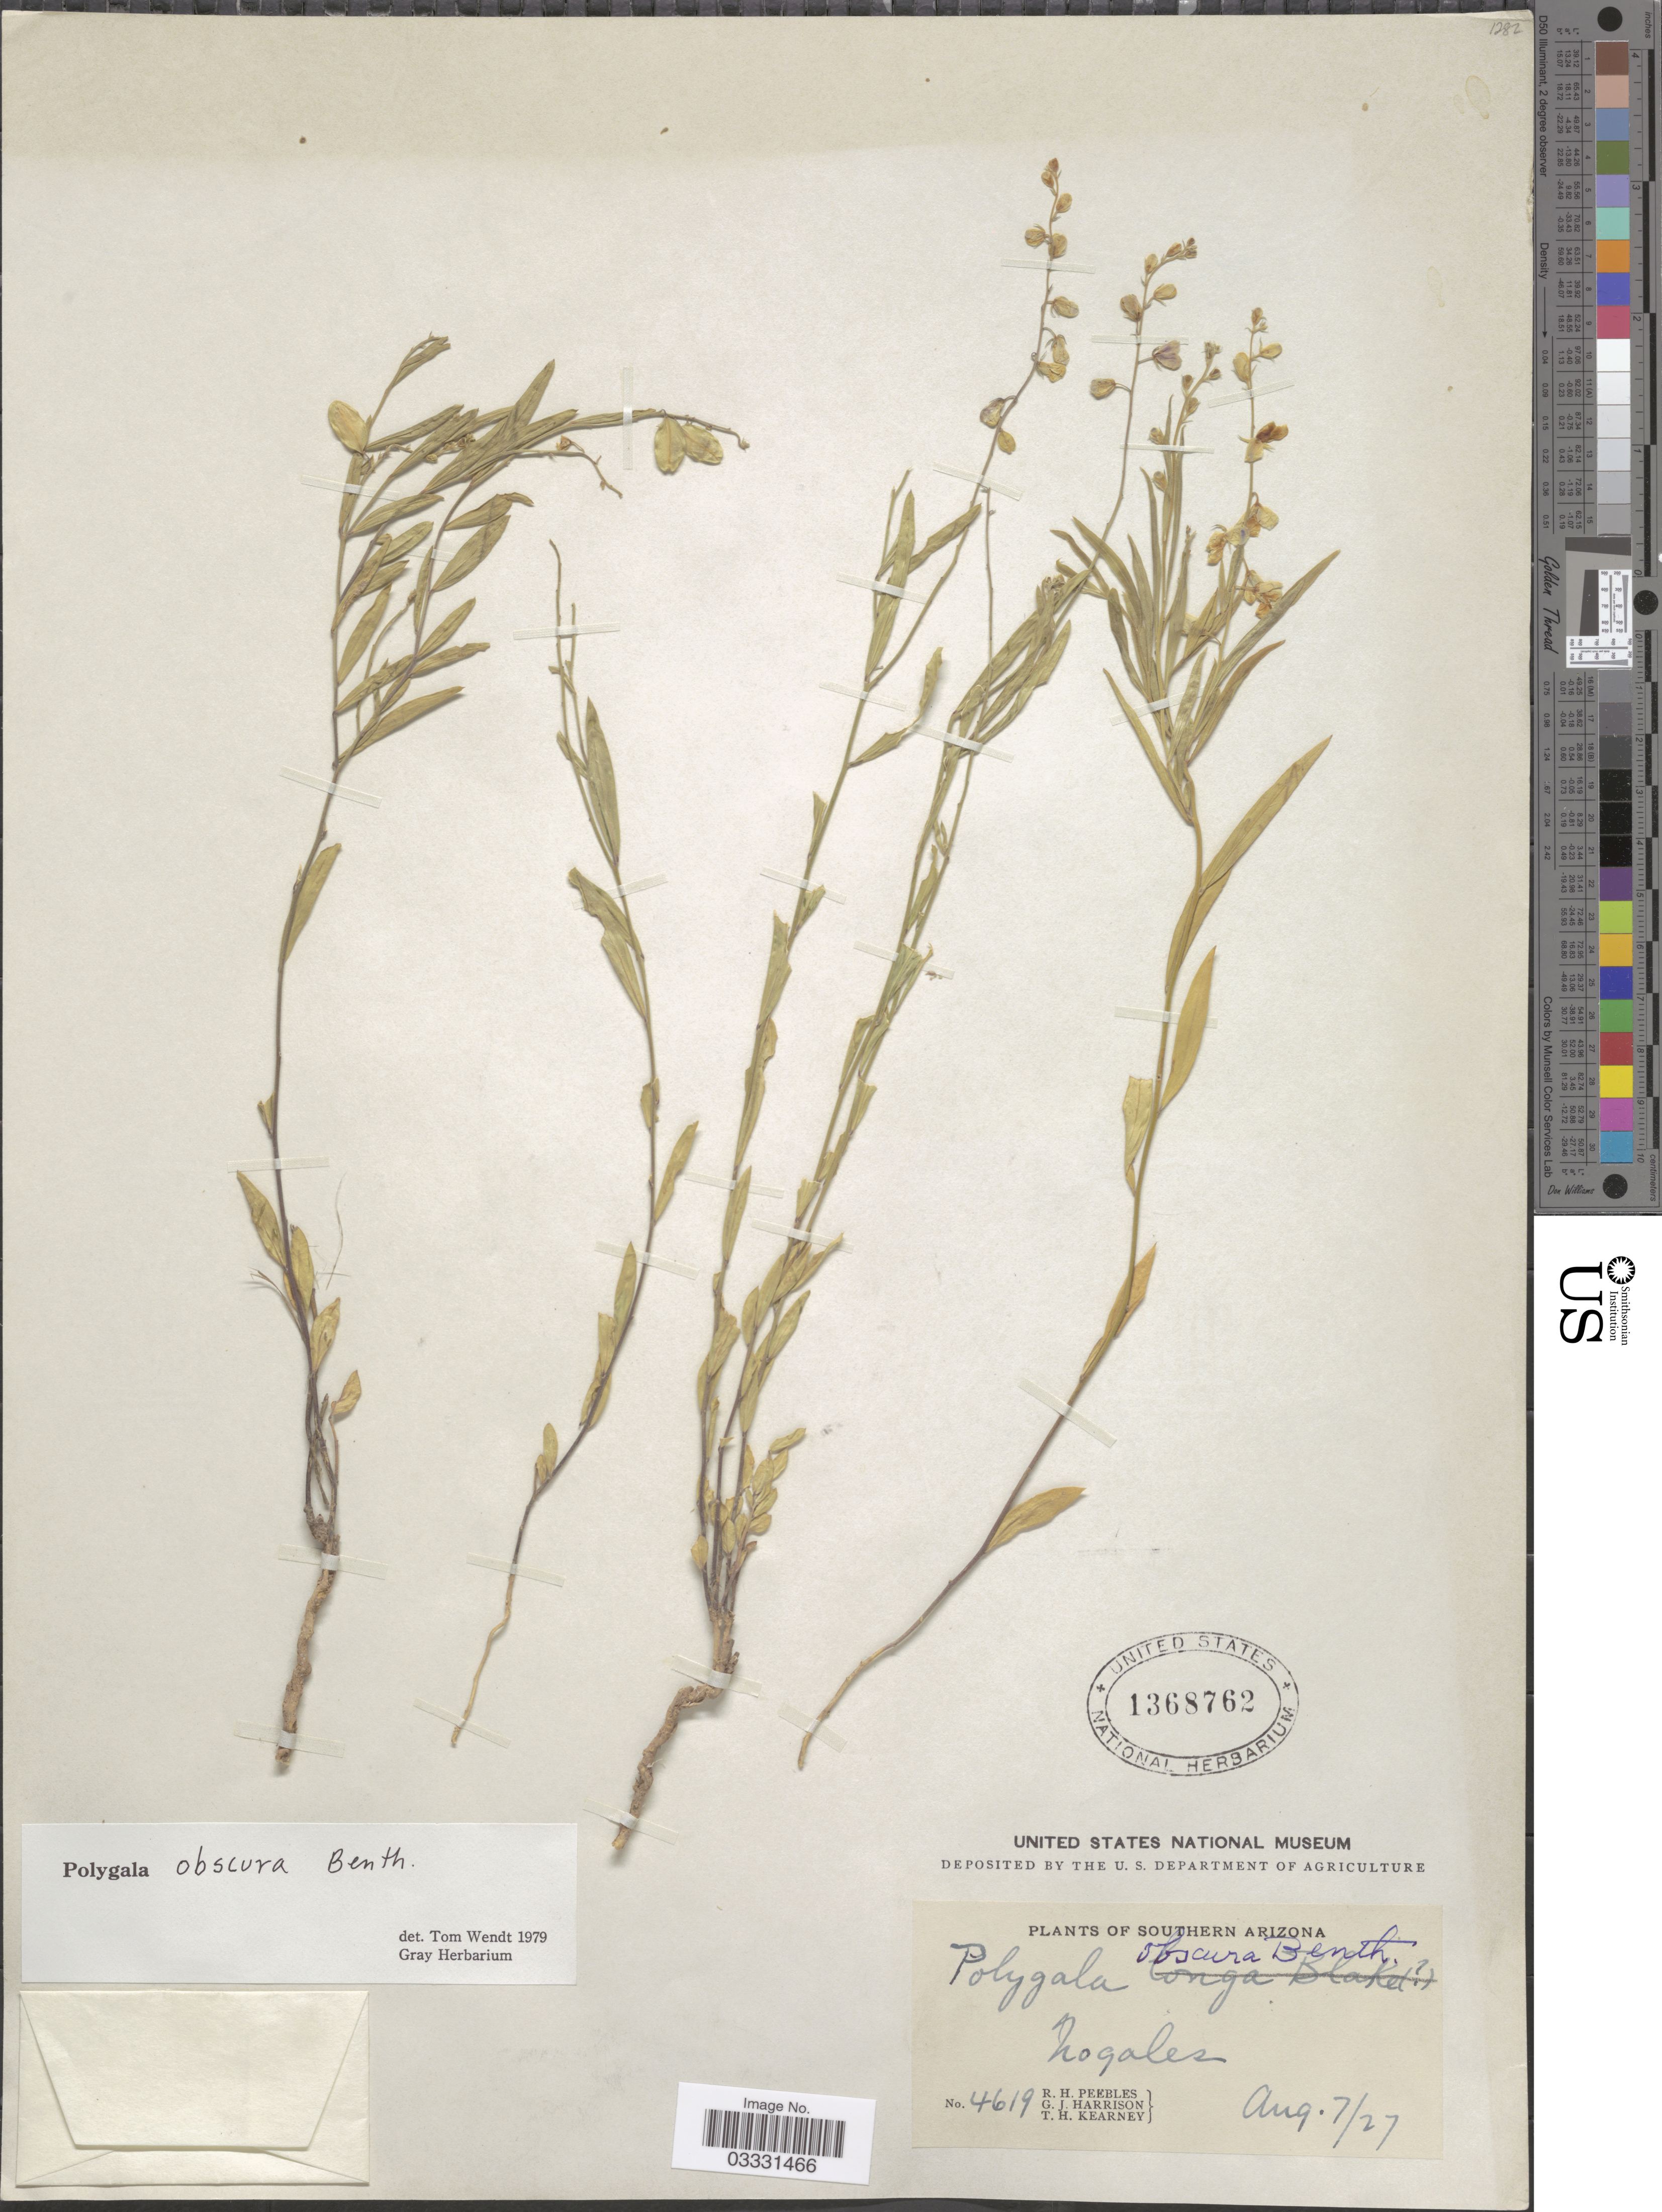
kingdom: Plantae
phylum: Tracheophyta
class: Magnoliopsida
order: Fabales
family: Polygalaceae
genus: Hebecarpa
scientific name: Hebecarpa obscura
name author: (Benth.) J.R. Abbott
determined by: Strong, Mark T., (BOT), Smithsonian Institution - National Museum of Natural History (UNITED STATES)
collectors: R. H. Peebles, G. J. Harrison & T. H. Kearney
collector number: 4619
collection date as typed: Transcribed d/m/y: 7/8/27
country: United States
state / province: Arizona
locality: Southern Arizona. Nogales.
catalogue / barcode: US 1368762